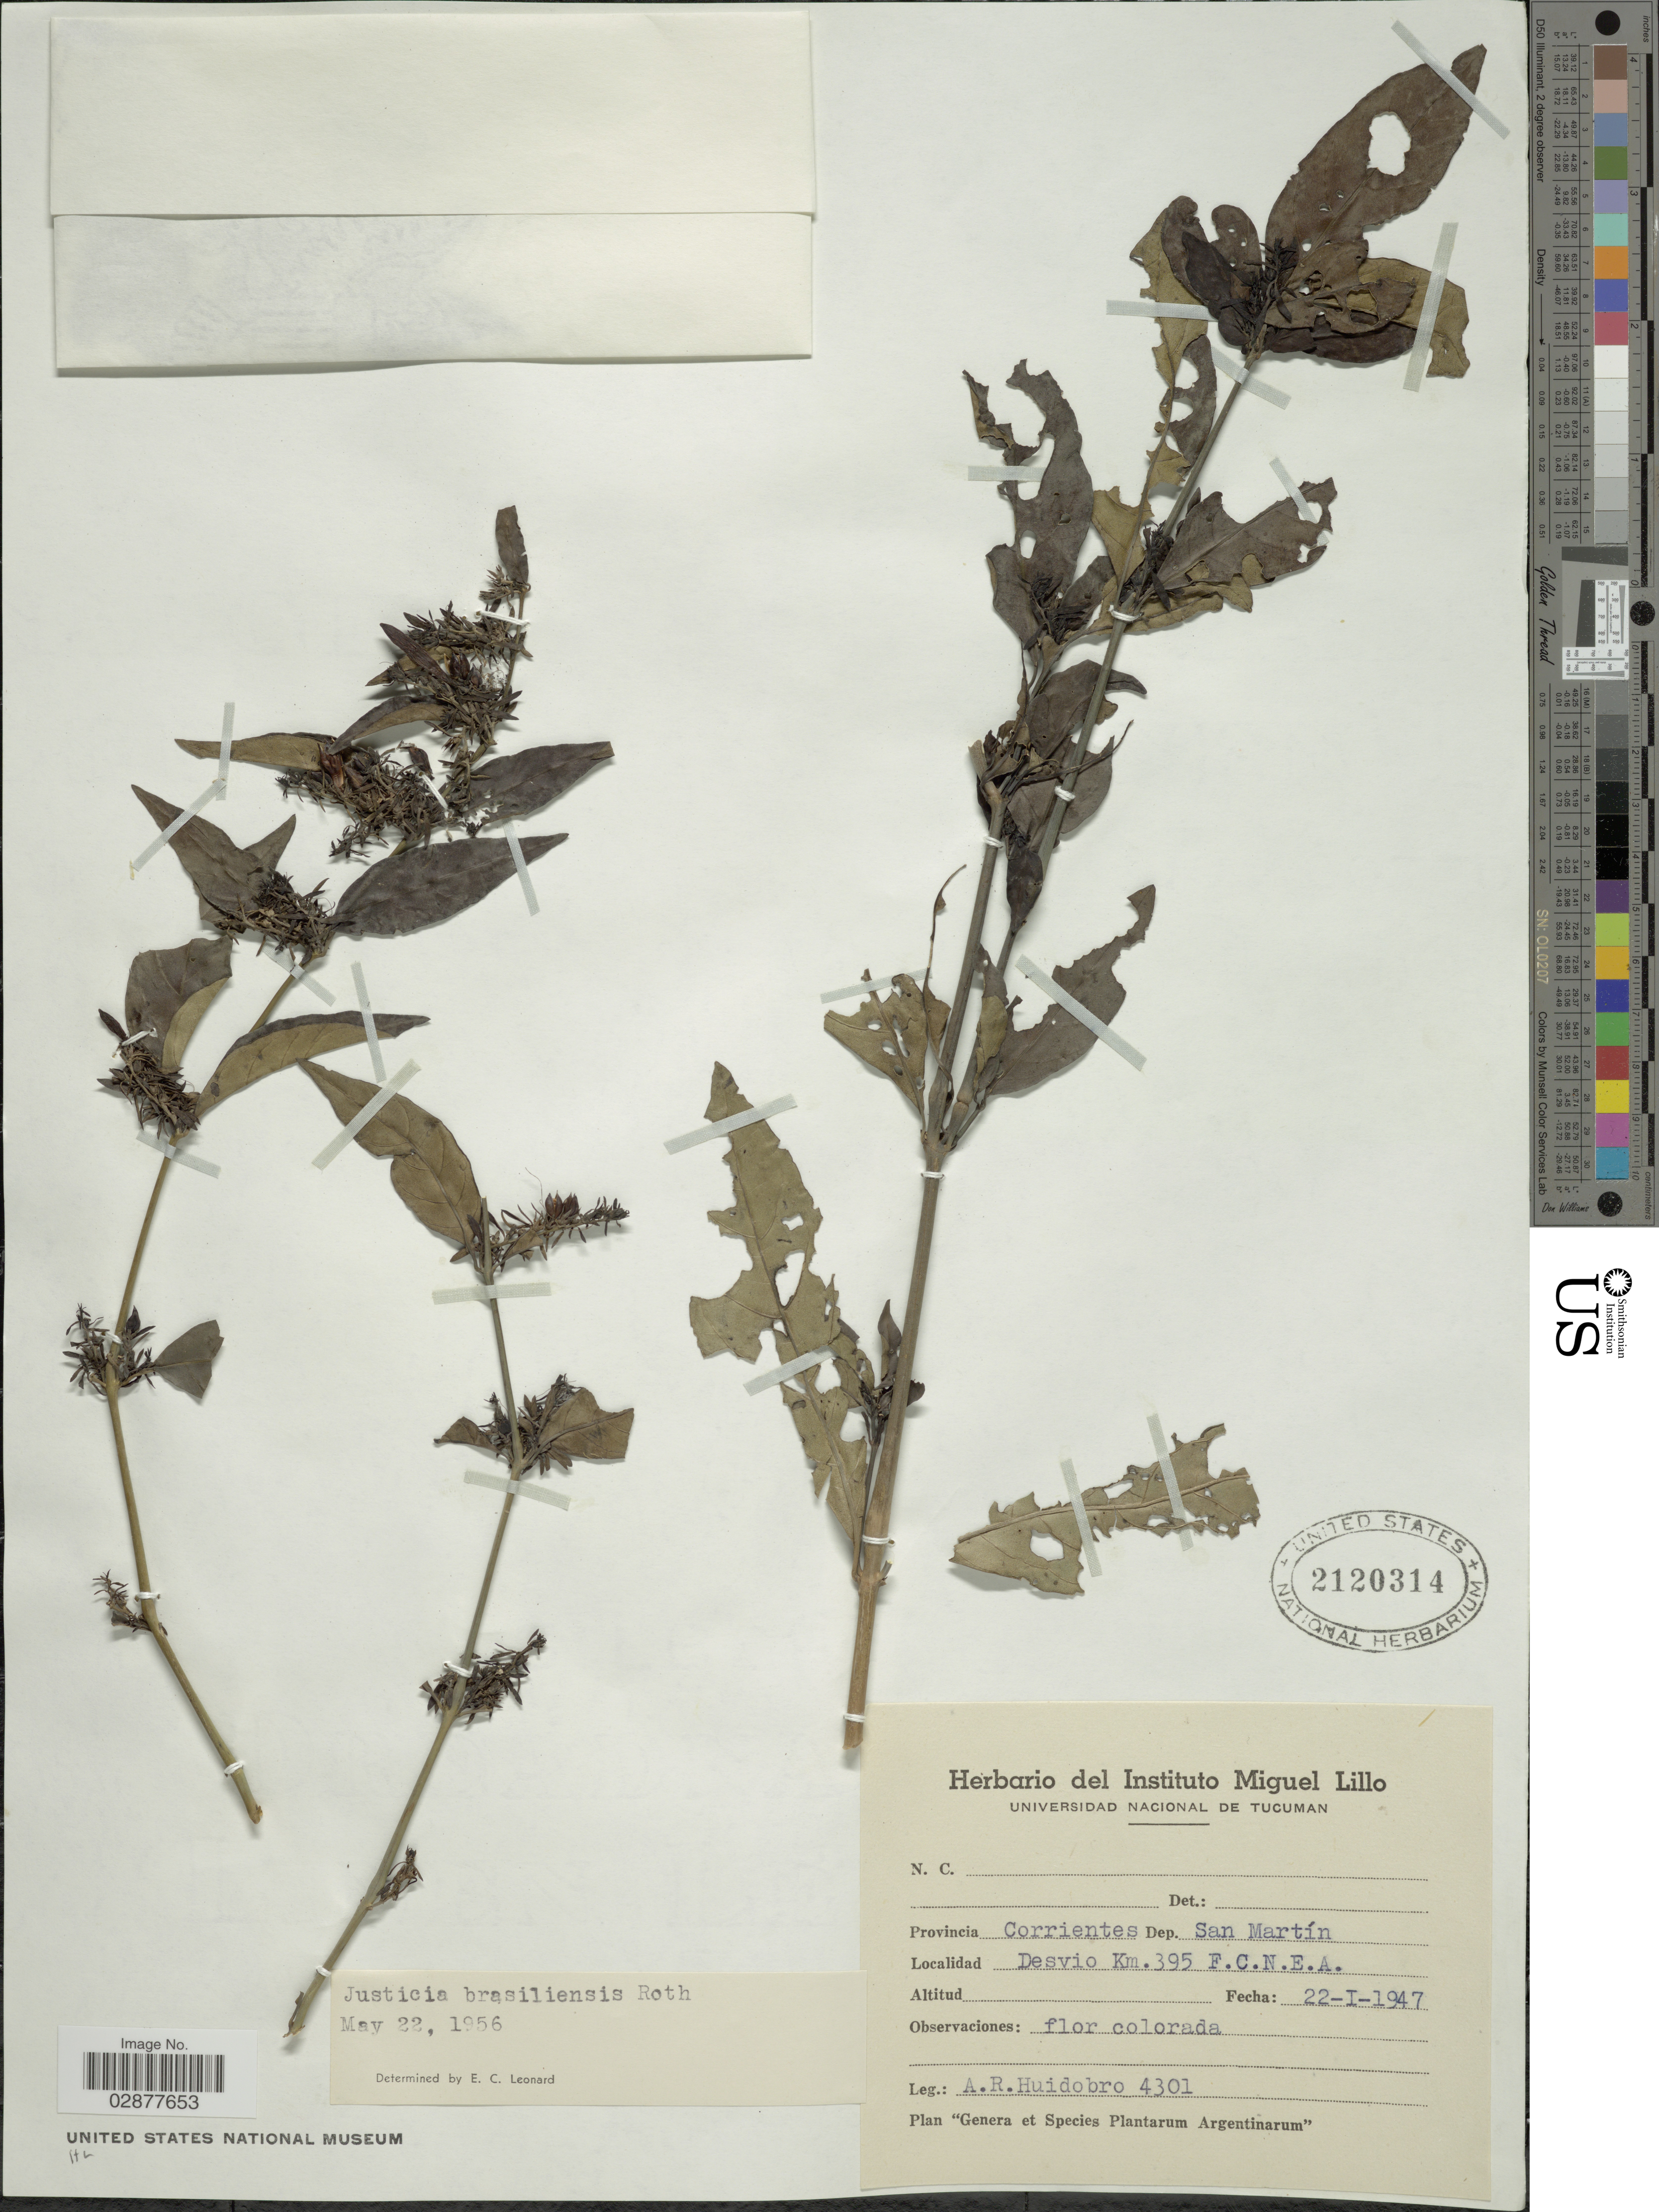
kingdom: Plantae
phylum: Tracheophyta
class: Magnoliopsida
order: Lamiales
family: Acanthaceae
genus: Justicia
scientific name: Justicia brasiliana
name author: Roth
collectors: A. Huidobro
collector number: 4301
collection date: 1947-01-22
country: Argentina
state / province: Corrientes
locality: Provincia Corrientes, Dep. San Martín. Desvio Km.395 F.C.N.E.A.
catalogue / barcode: US 2120314